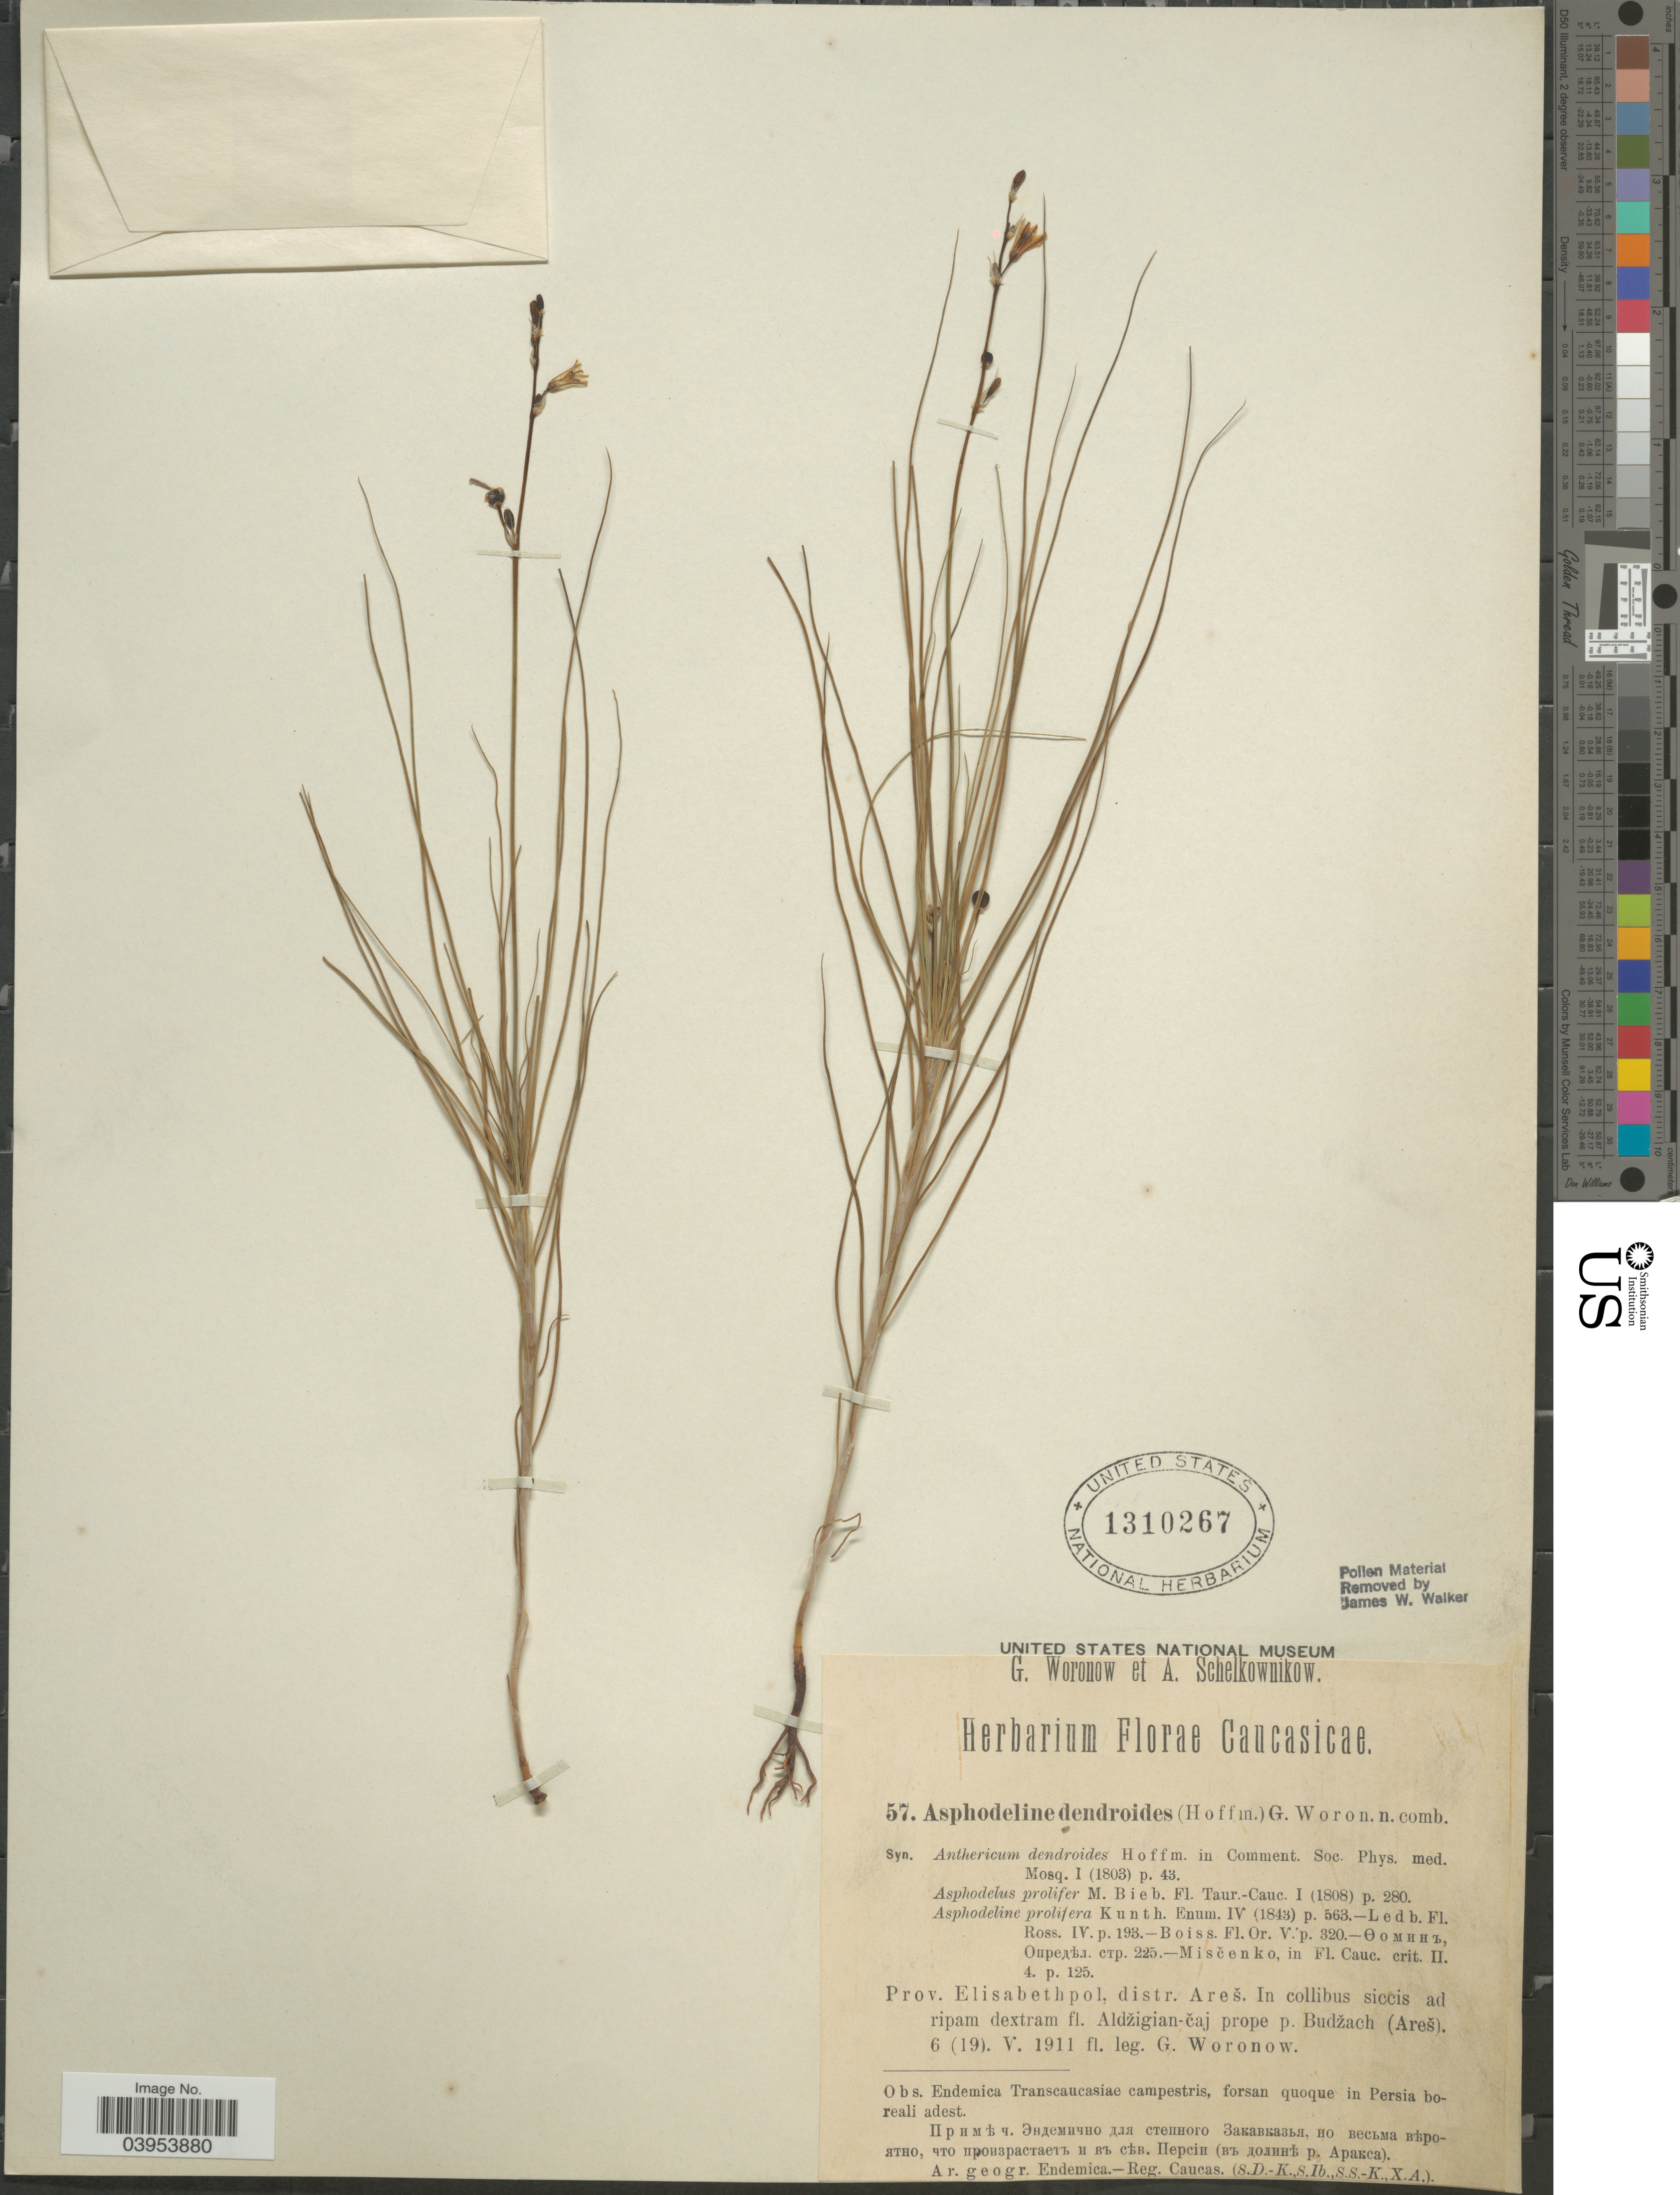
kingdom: Plantae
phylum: Tracheophyta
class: Liliopsida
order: Asparagales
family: Asphodelaceae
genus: Asphodeline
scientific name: Asphodeline dendroides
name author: Woronow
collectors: G. Woronow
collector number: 57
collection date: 1911-05-06/1911-05-19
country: Azerbaijan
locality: Prov. Elisabethpol, distr. Areš. In collibus siccis ad ripam dextram fl. Aldžigian-čaj prope p. Budžach (Areš).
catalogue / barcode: US 1310267